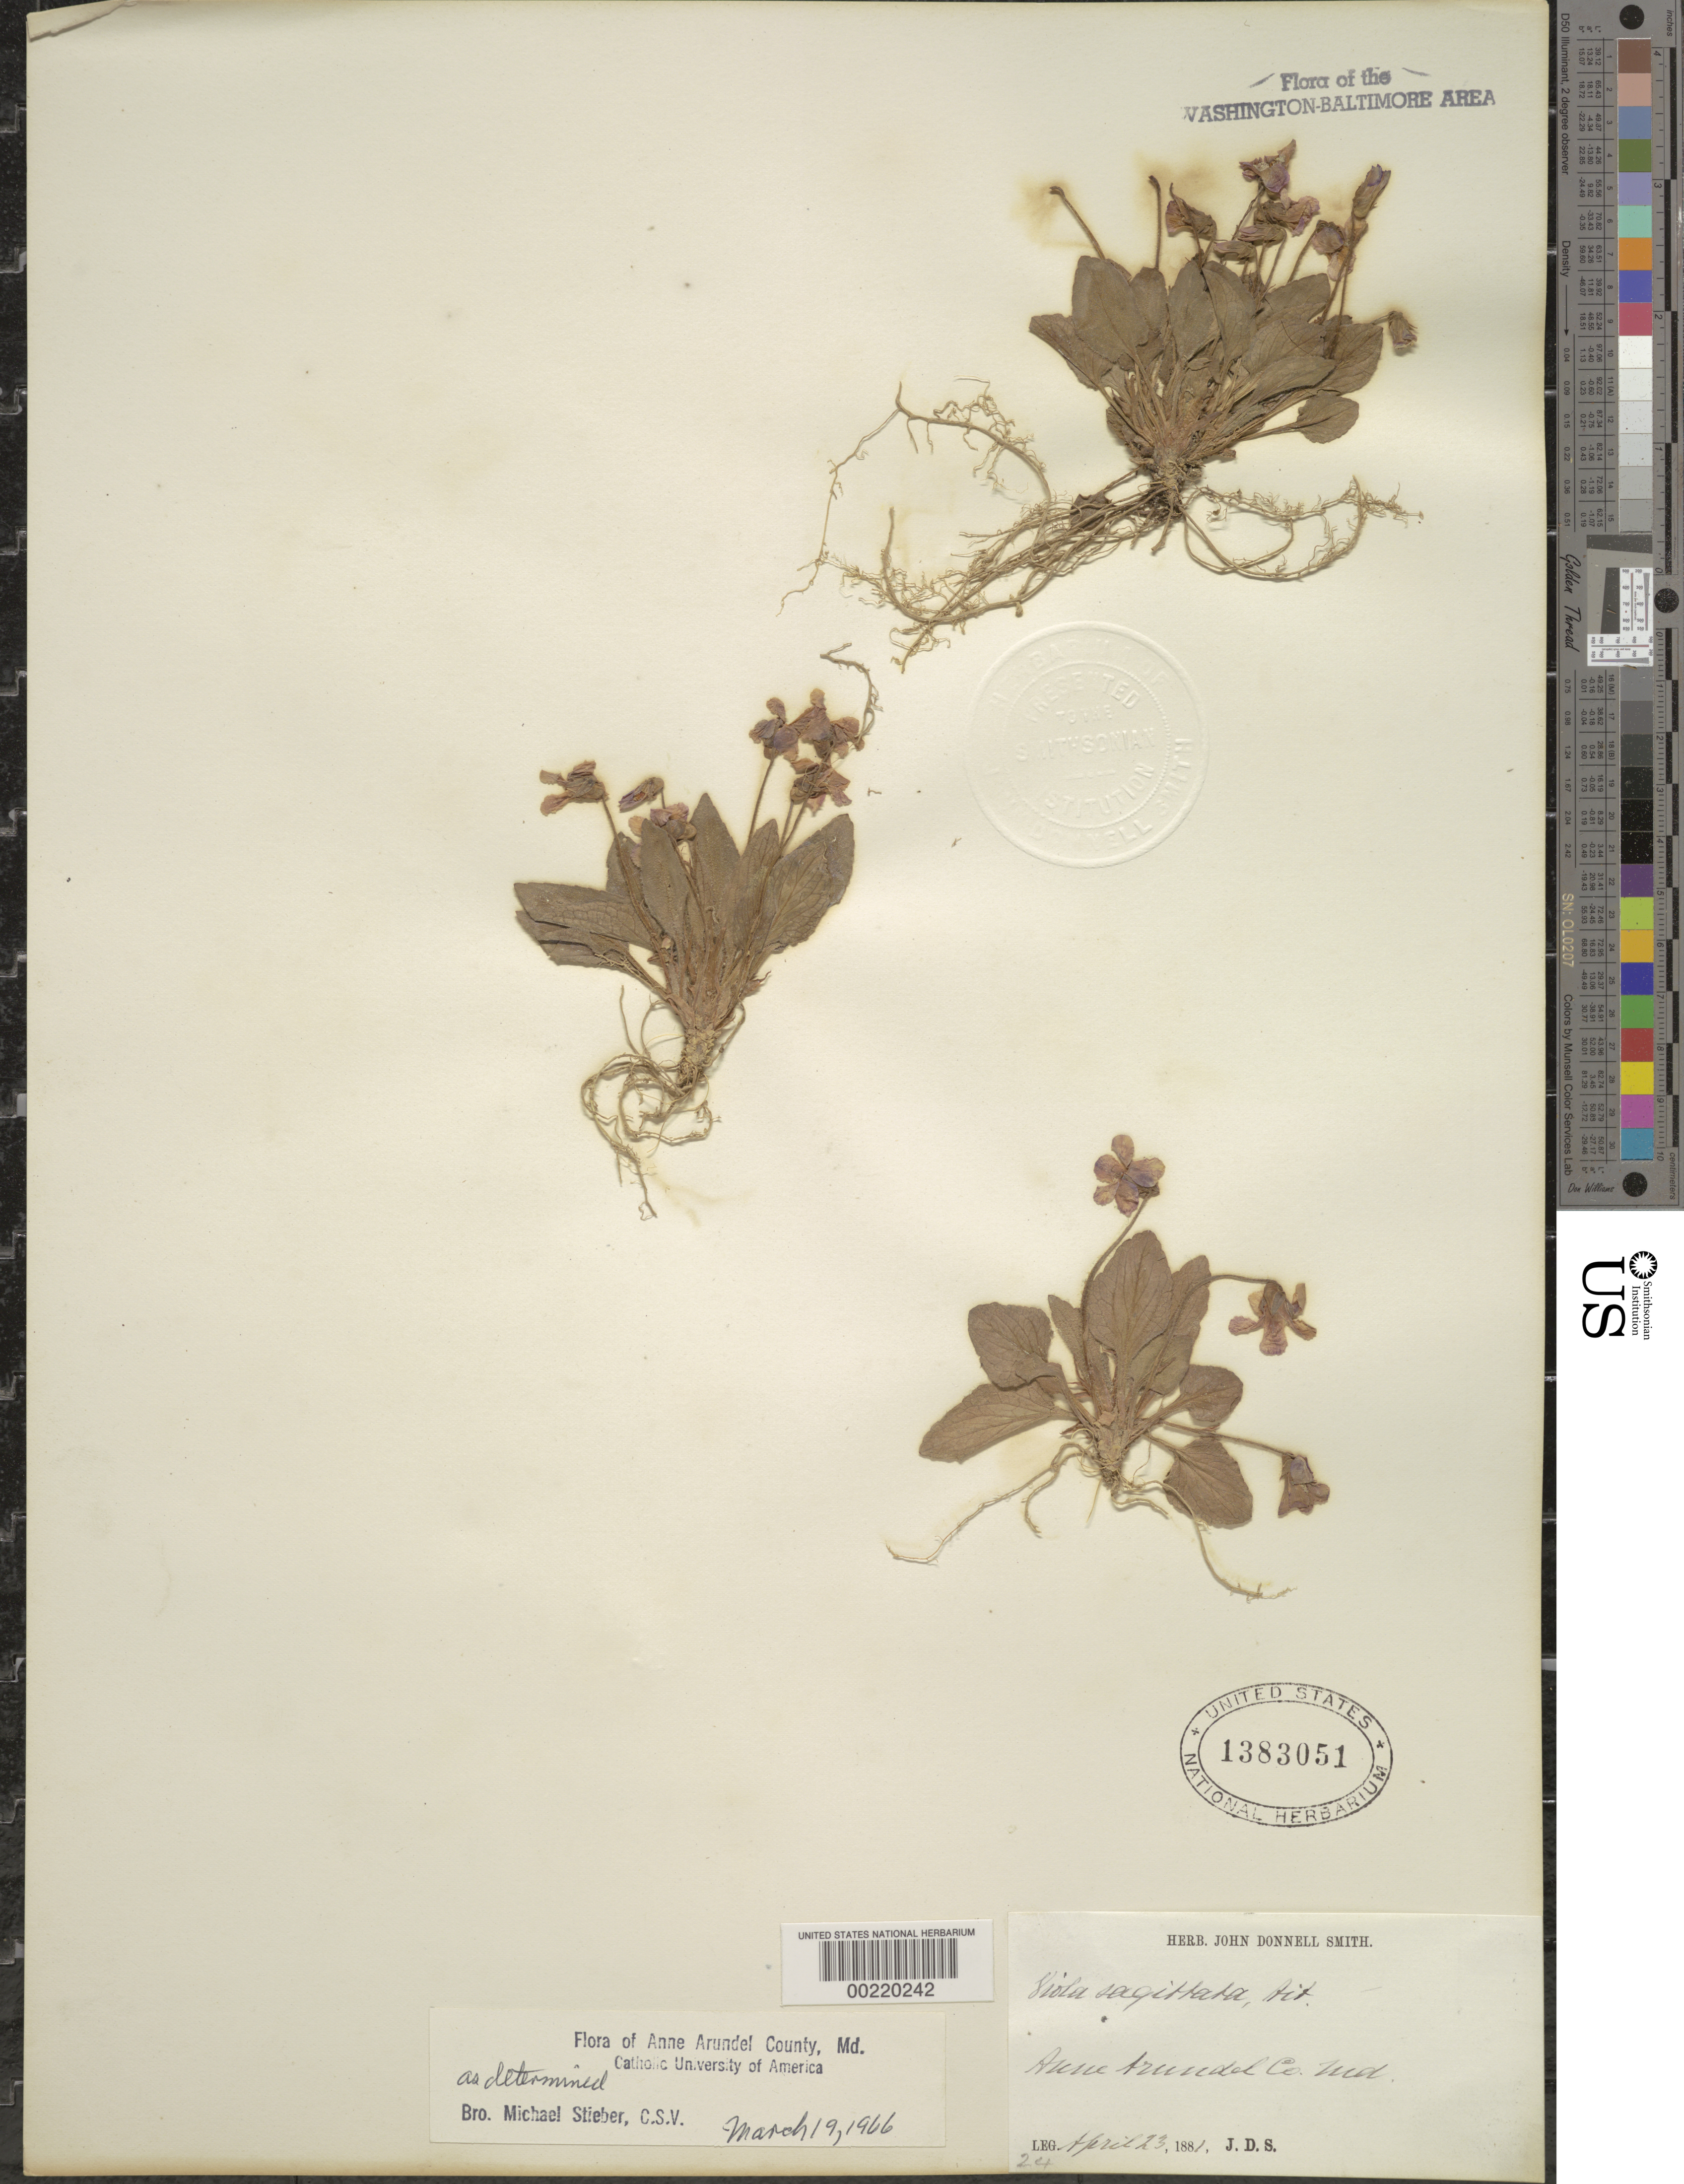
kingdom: Plantae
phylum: Tracheophyta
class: Magnoliopsida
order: Malpighiales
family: Violaceae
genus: Viola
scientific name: Viola sagittata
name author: Aiton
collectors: J. Donnell Smith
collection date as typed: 23 Apr 1881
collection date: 1881-04-23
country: United States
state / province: Maryland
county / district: Anne Arundel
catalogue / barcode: US 1383051